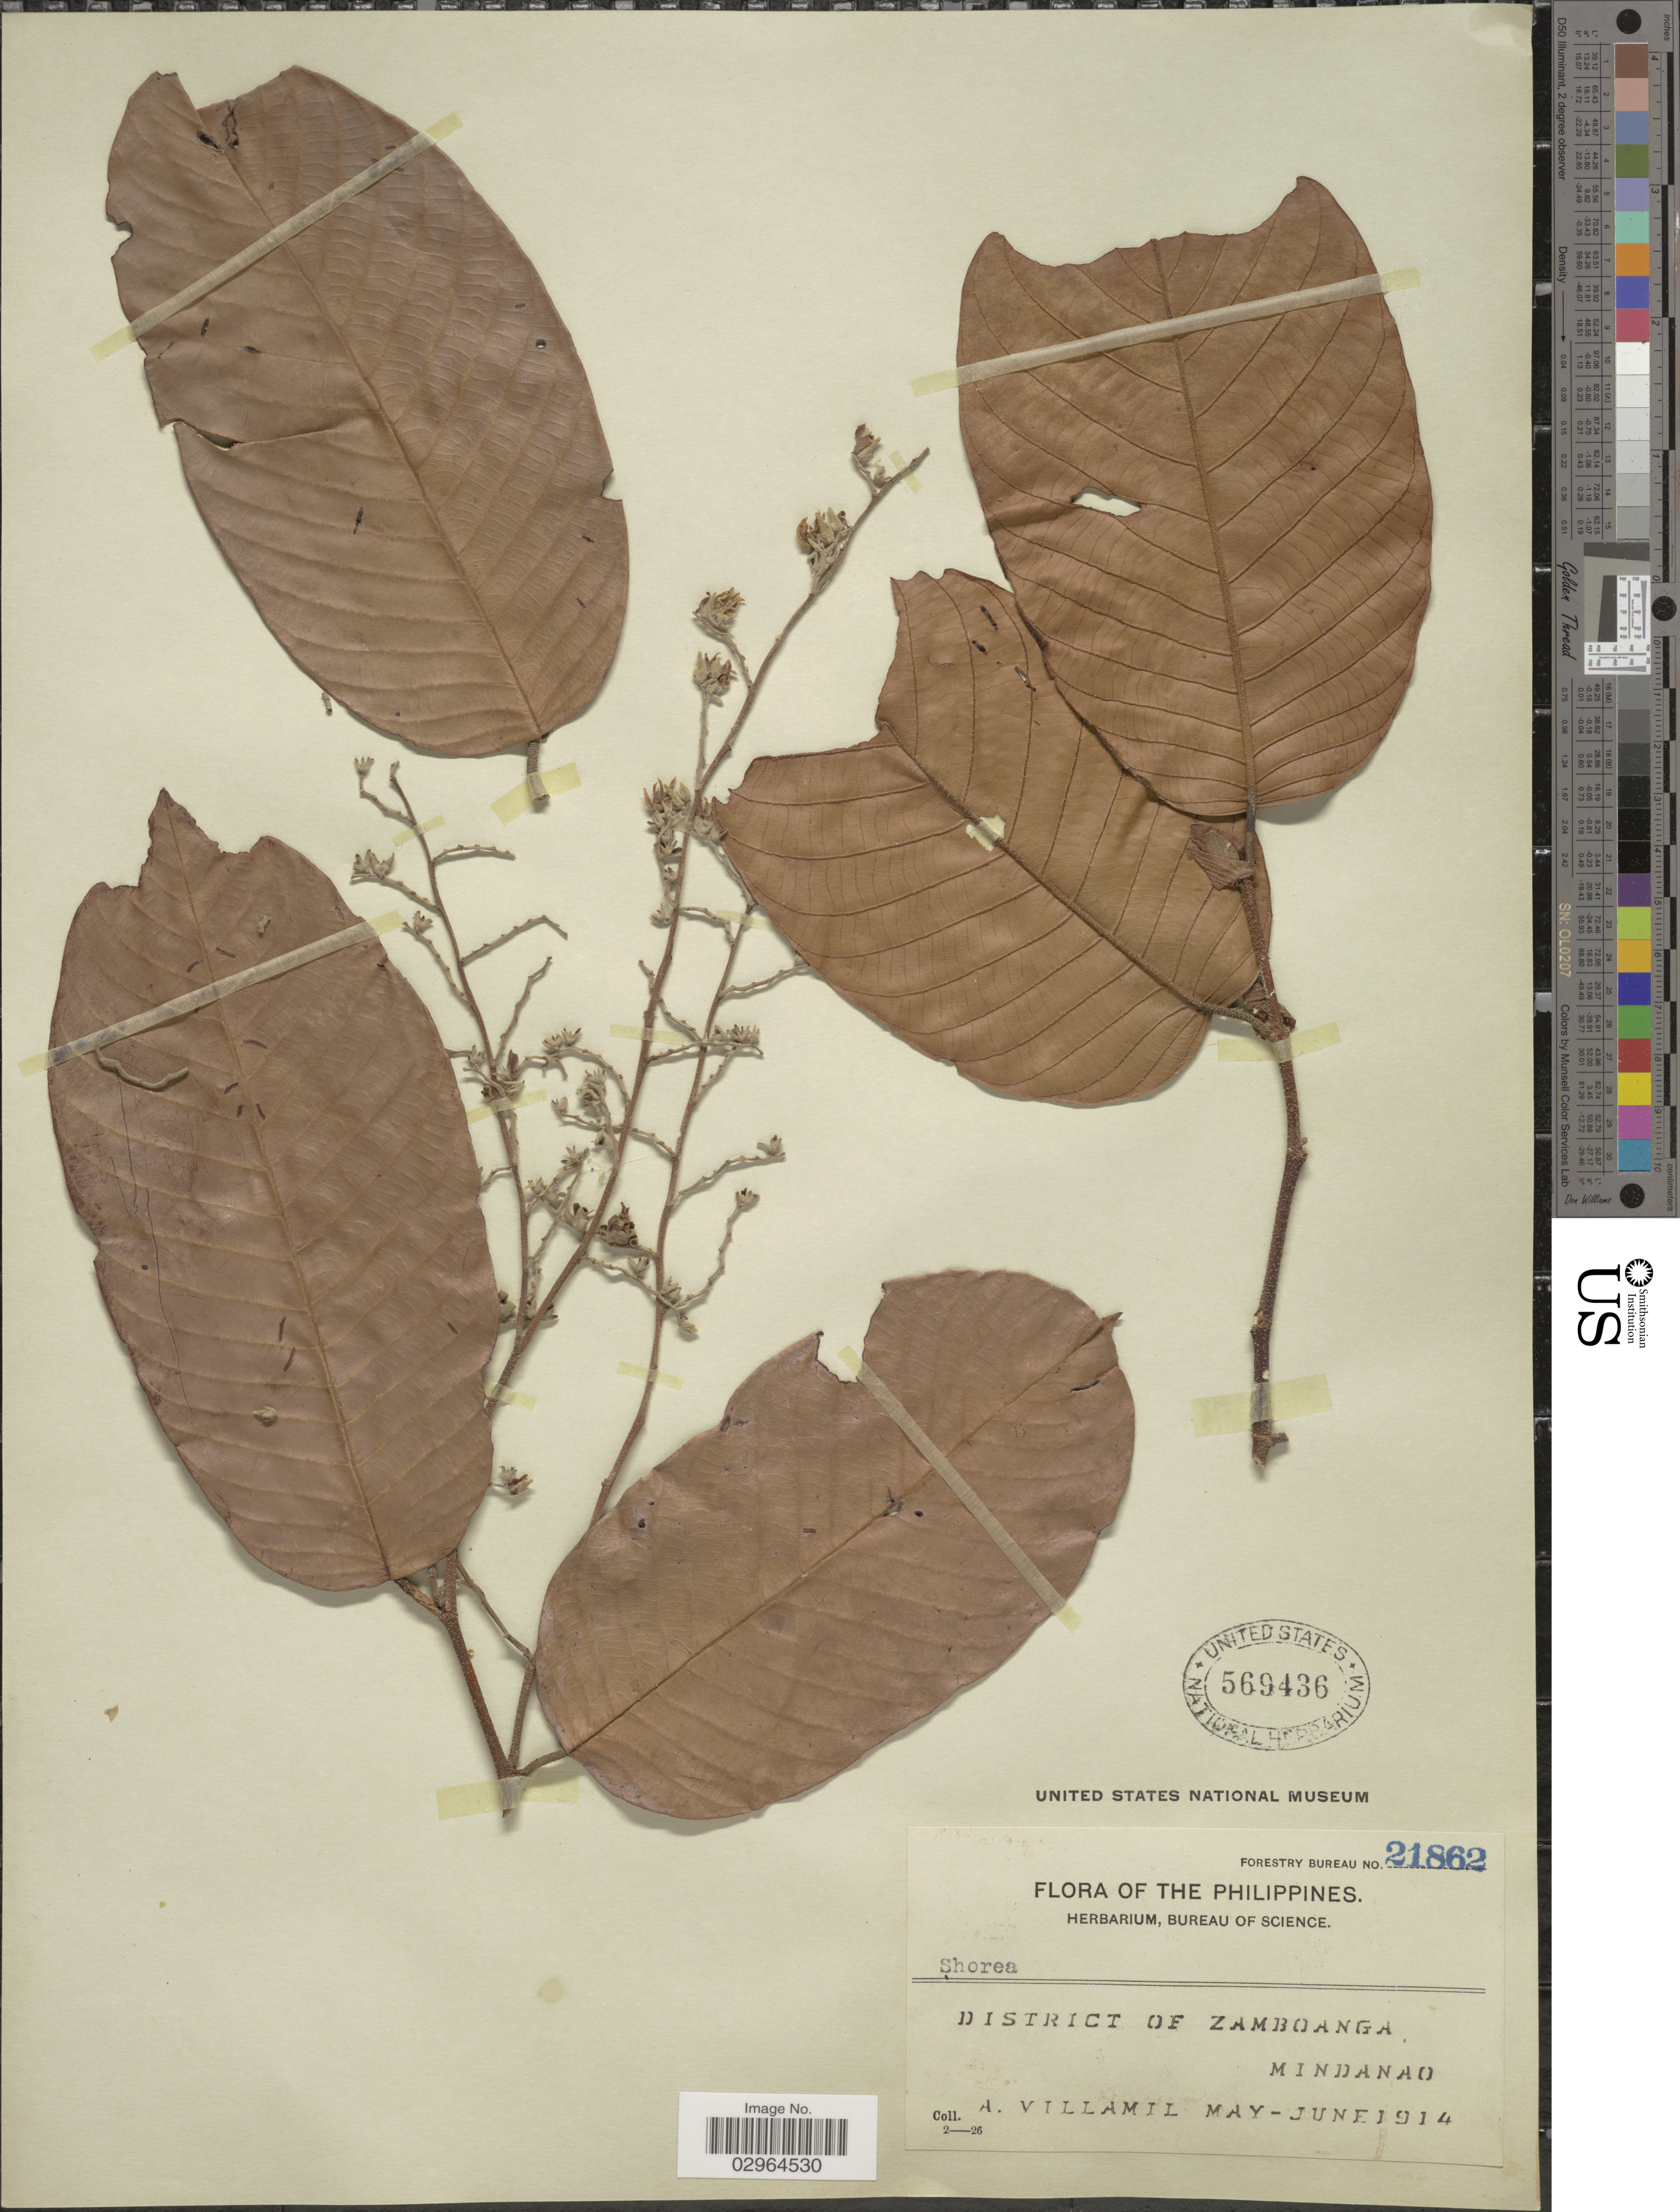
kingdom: Plantae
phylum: Tracheophyta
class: Magnoliopsida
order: Malvales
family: Dipterocarpaceae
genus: Shorea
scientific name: Shorea sp.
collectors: A. Villamil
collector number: Forestry Bureau 21862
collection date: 1914-05/1914-06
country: Philippines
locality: District of Zamboanga, Mindanao.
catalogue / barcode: US 569436